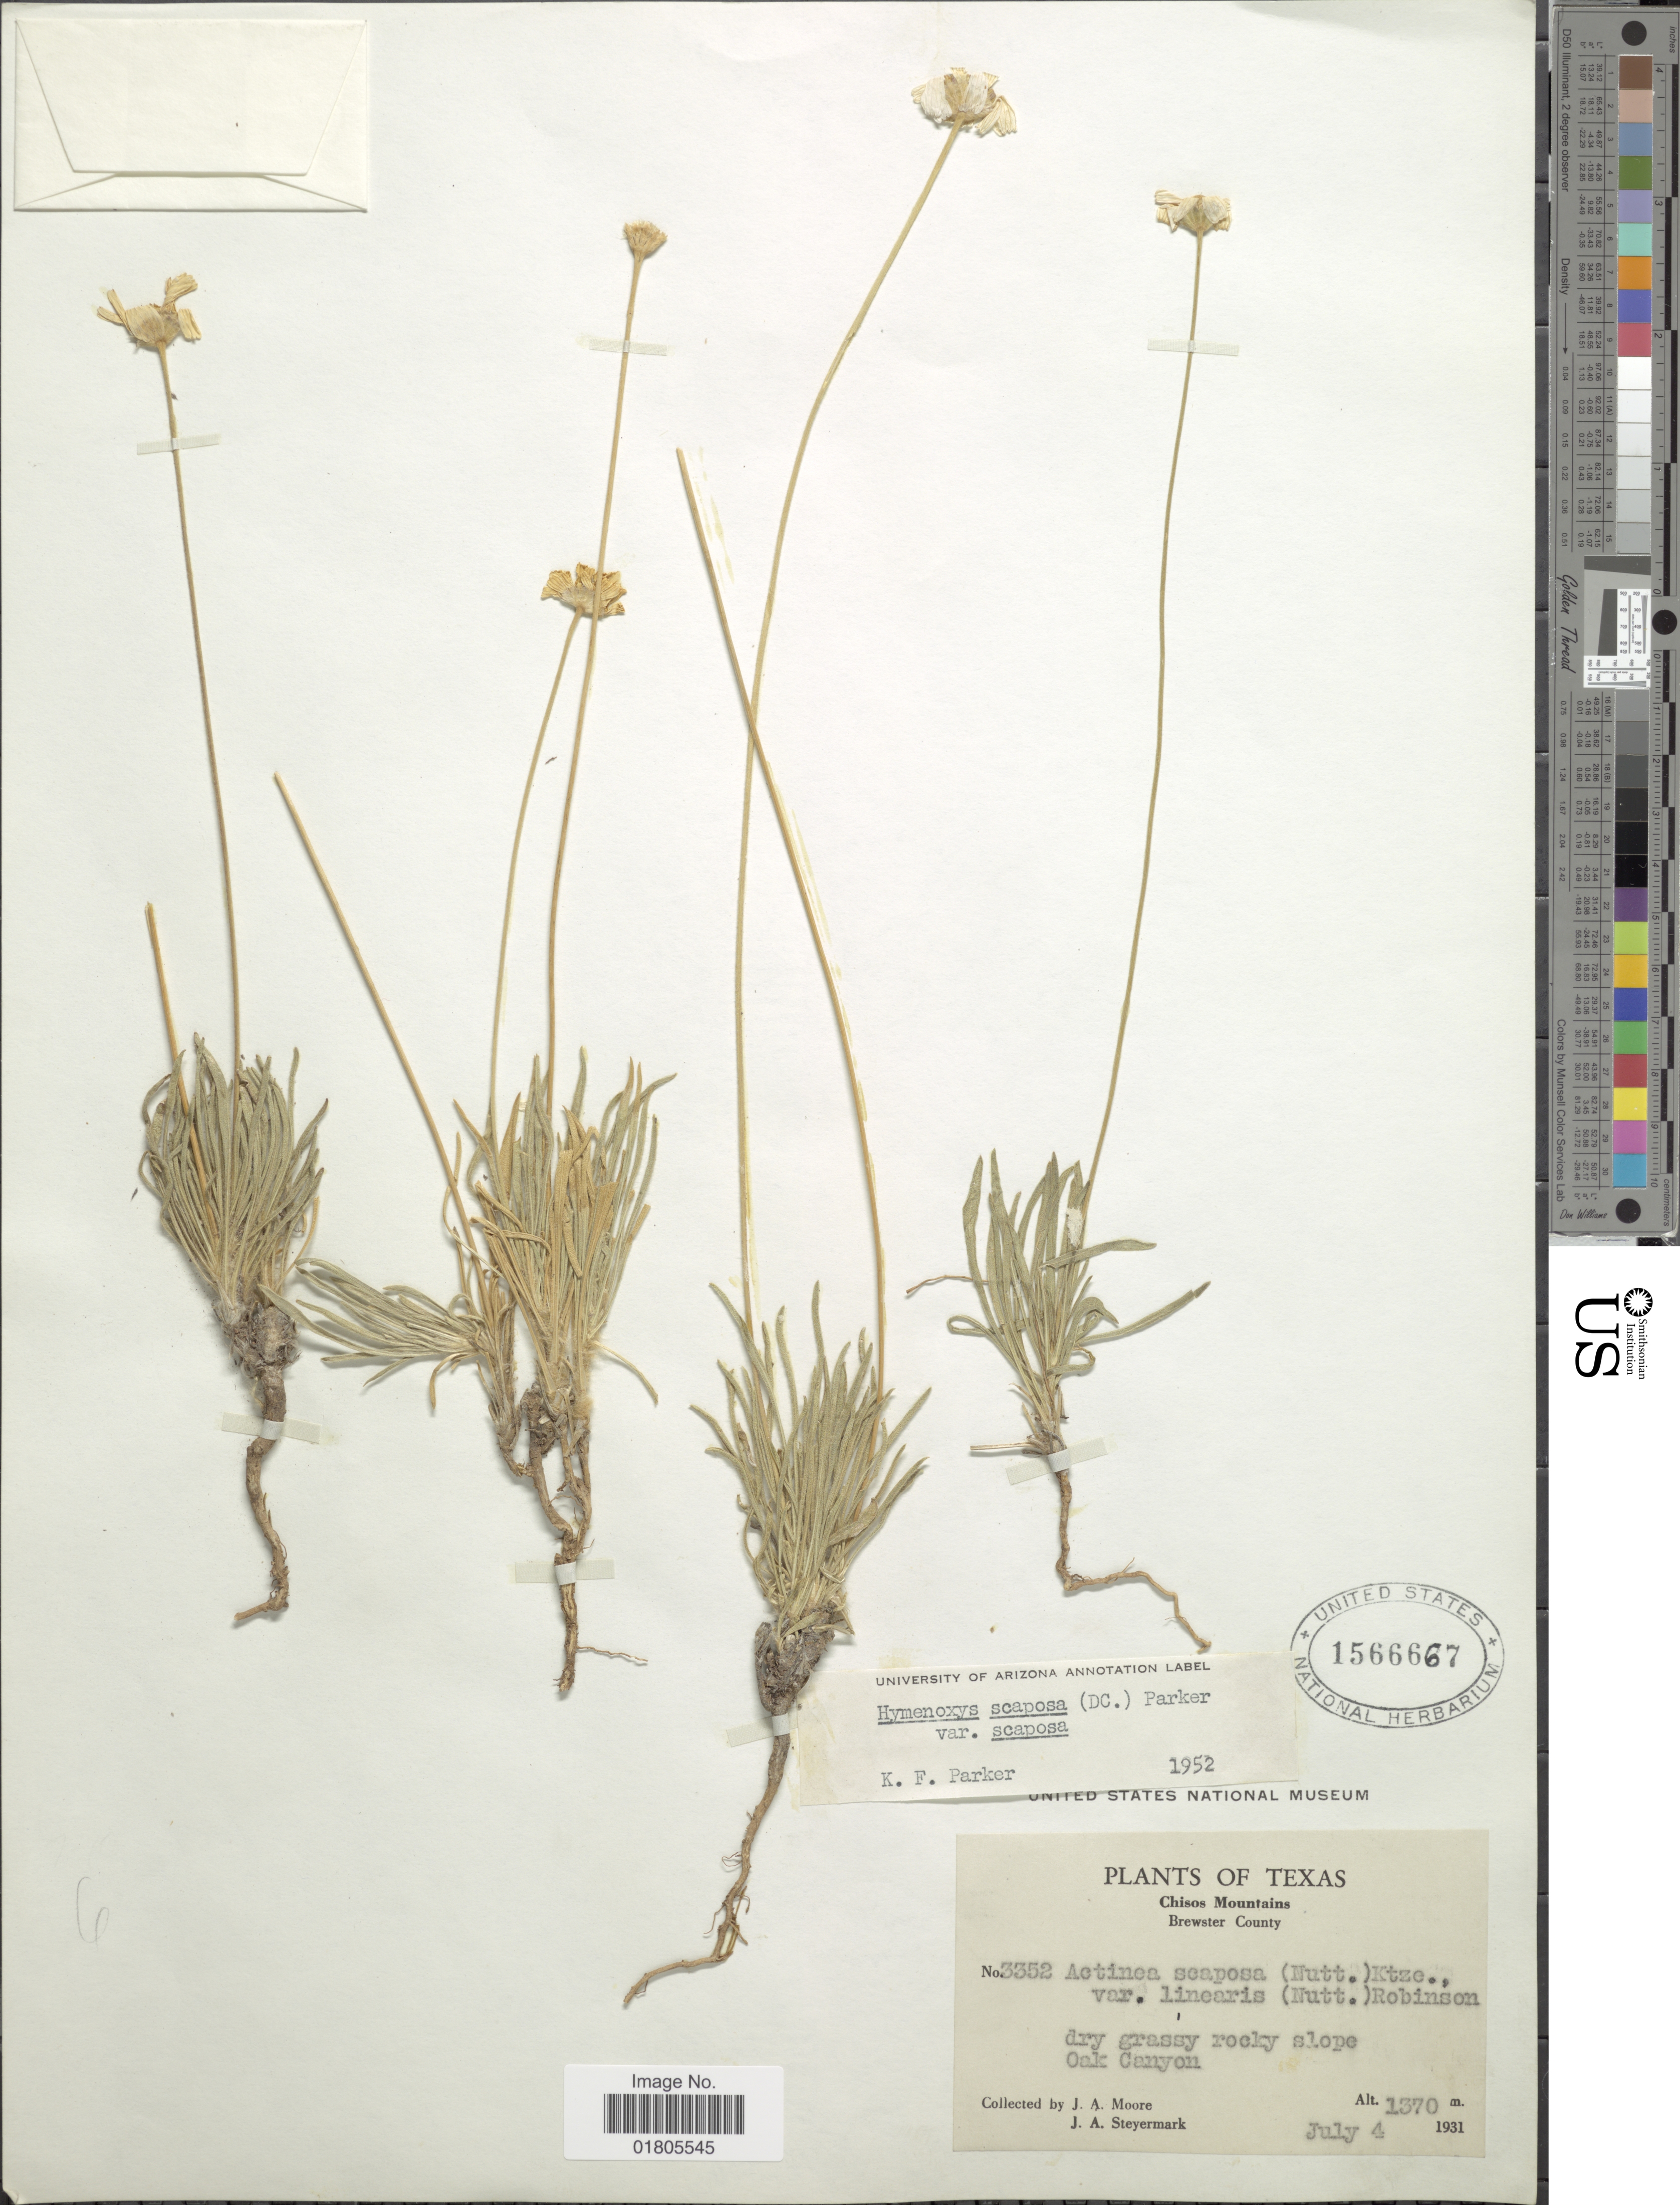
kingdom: Plantae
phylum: Tracheophyta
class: Magnoliopsida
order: Asterales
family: Asteraceae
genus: Actinea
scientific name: Actinea scaposa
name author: (DC.) Kuntze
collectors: J. A. Moore & J. Steyermark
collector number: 3352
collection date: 1931-07-04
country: United States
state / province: Texas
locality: Chisos Mountains. Brewster County. Oak Canyon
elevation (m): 1370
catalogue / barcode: US 1566667